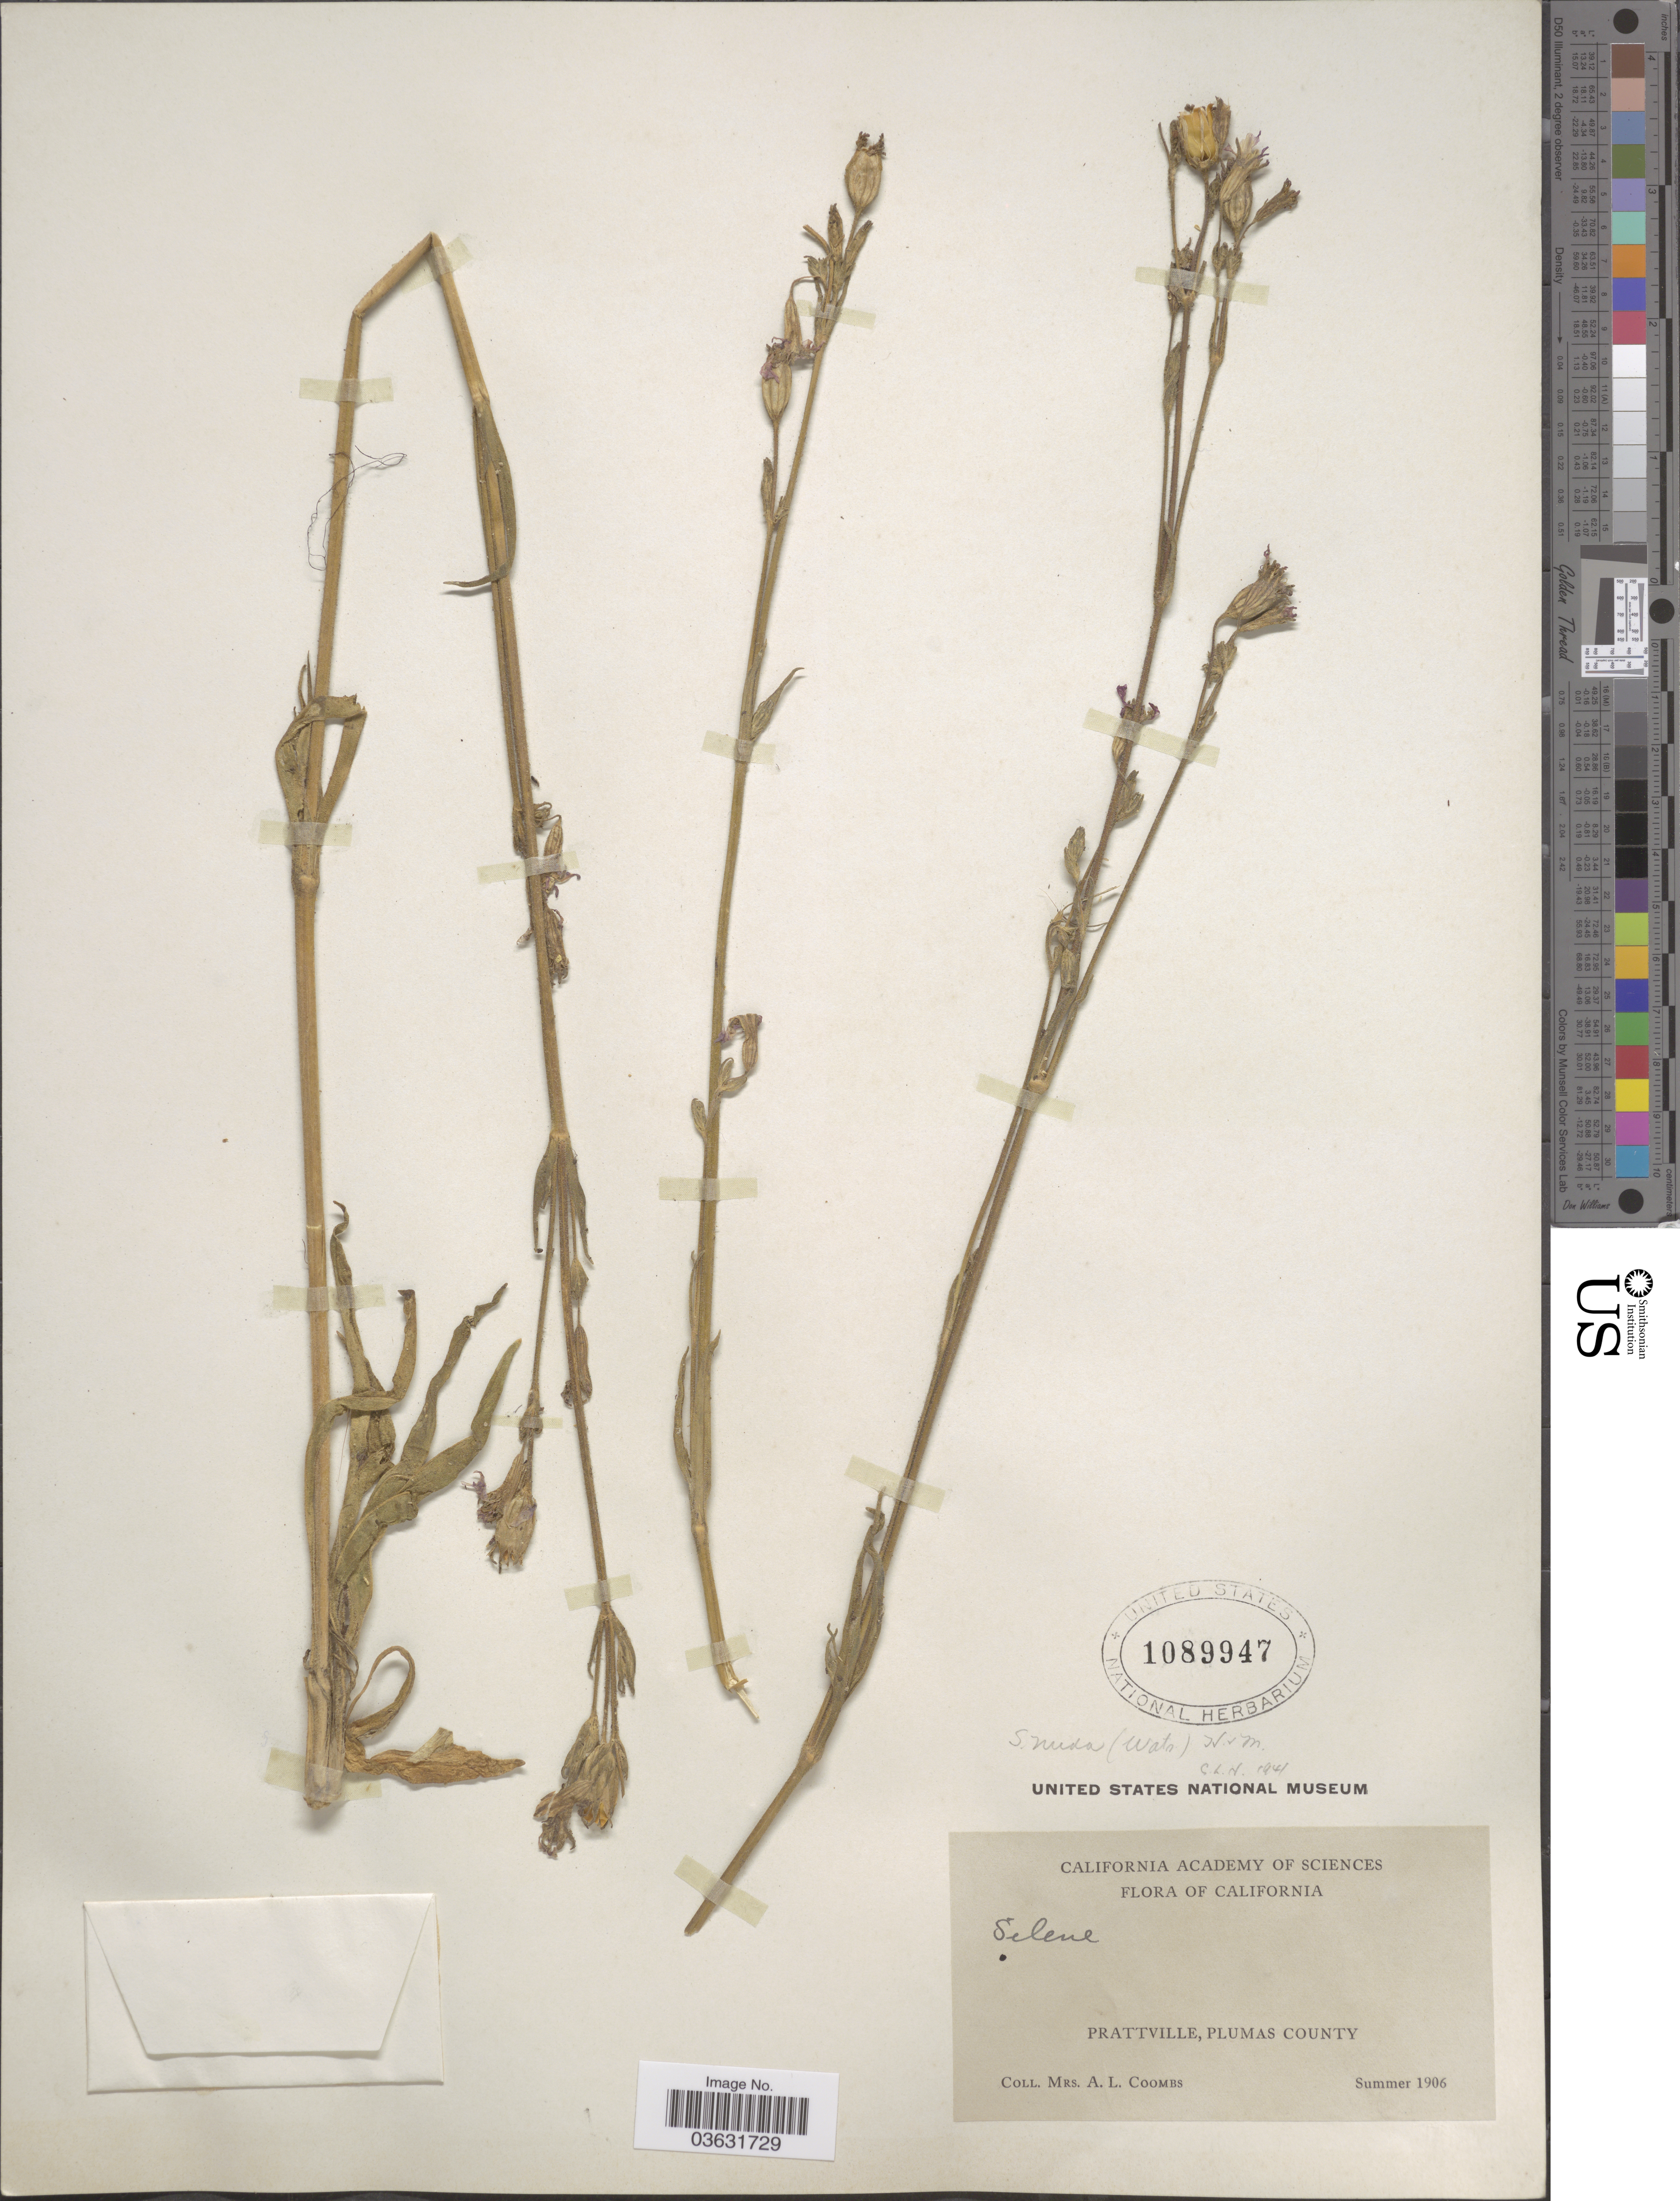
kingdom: Plantae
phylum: Tracheophyta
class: Magnoliopsida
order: Caryophyllales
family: Caryophyllaceae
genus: Silene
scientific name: Silene nuda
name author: (S. Watson) C.L. Hitchc. & Maguire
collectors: A. Coombs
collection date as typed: Summer 1906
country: United States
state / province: California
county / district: Plumas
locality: Prattville, Plumas County.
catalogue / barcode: US 1089947